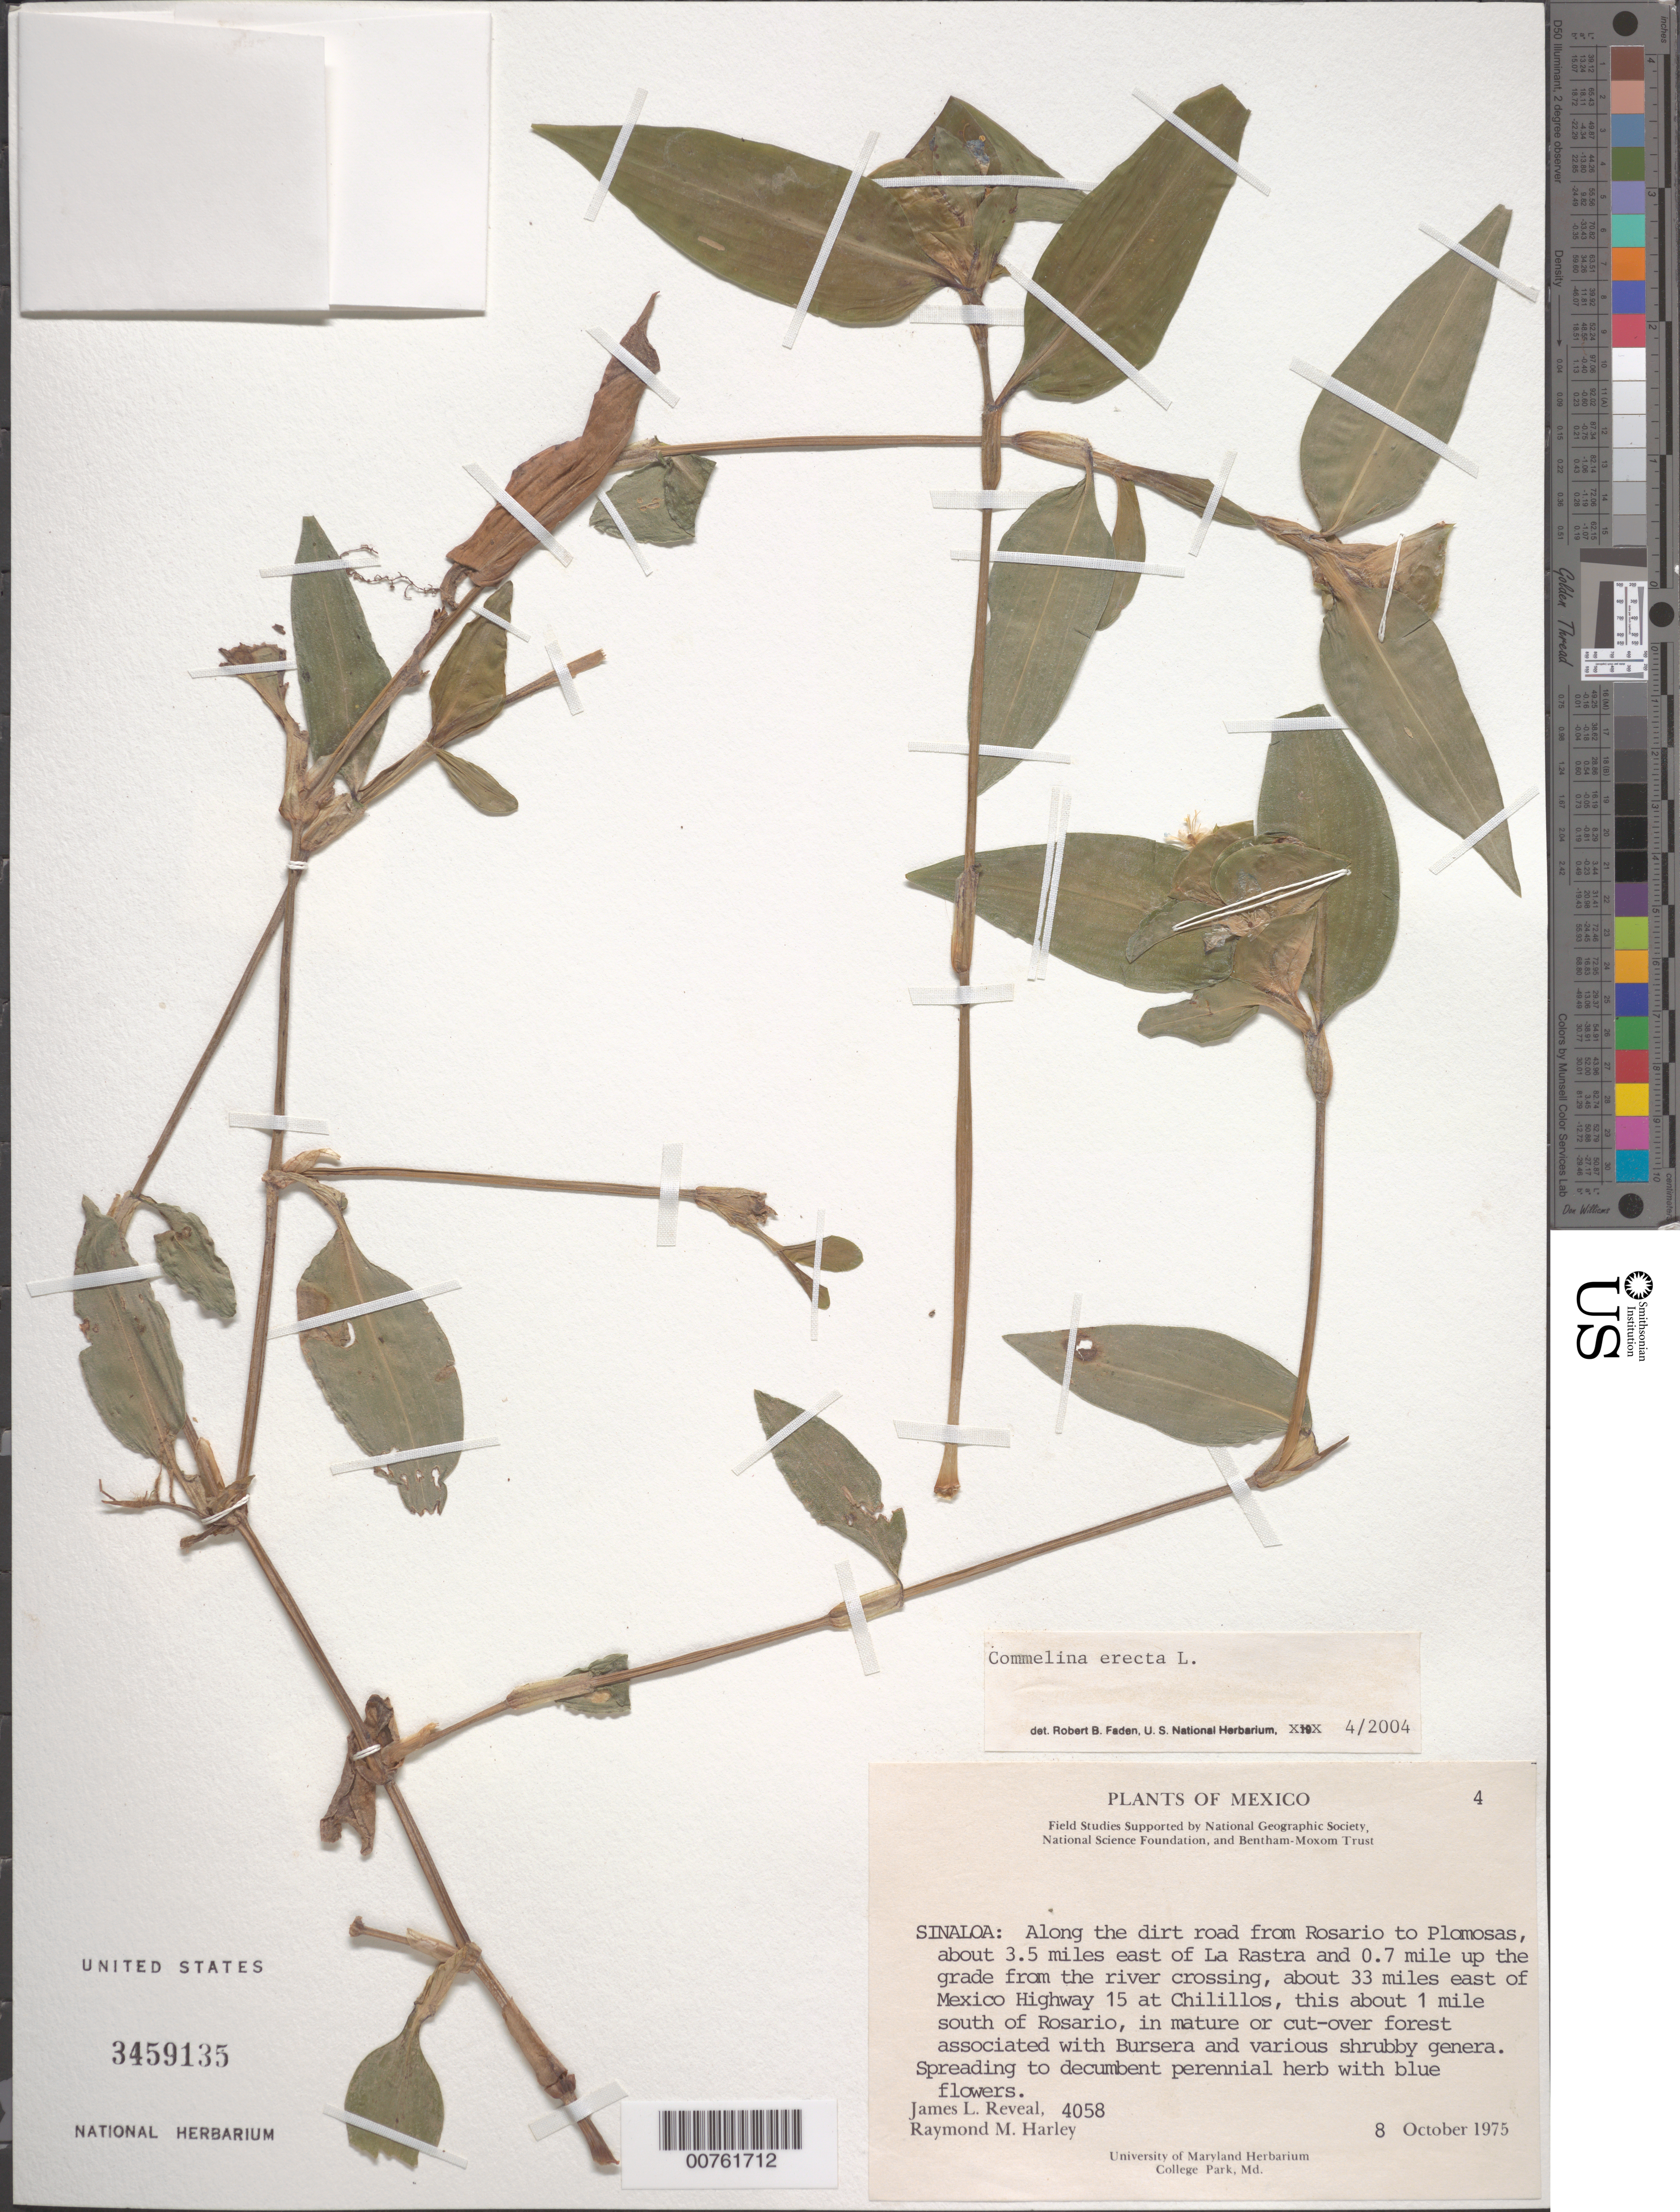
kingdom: Plantae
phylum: Tracheophyta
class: Liliopsida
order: Commelinales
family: Commelinaceae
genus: Commelina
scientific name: Commelina erecta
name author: L.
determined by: Faden, Robert B., (US), Smithsonian Institution - National Museum of Natural History (UNITED STATES)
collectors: J. L. Reveal & R. M. Harley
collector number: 4058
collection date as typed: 08 Oct 1975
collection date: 1975-10-08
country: Mexico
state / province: Sinaloa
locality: Along a dirt road from Rosario to Plomosas, 2.9 miles E of La Rastra and 1.3 mile up the grade from a river crossing, about 32.5 miles E of Mexico Highway 15 at Chilillos, this about 1 mile S of Rosario, in a shaded, wooded ravine associated with Quercus and Bursera in moist places near rocks.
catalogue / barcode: US 3459135